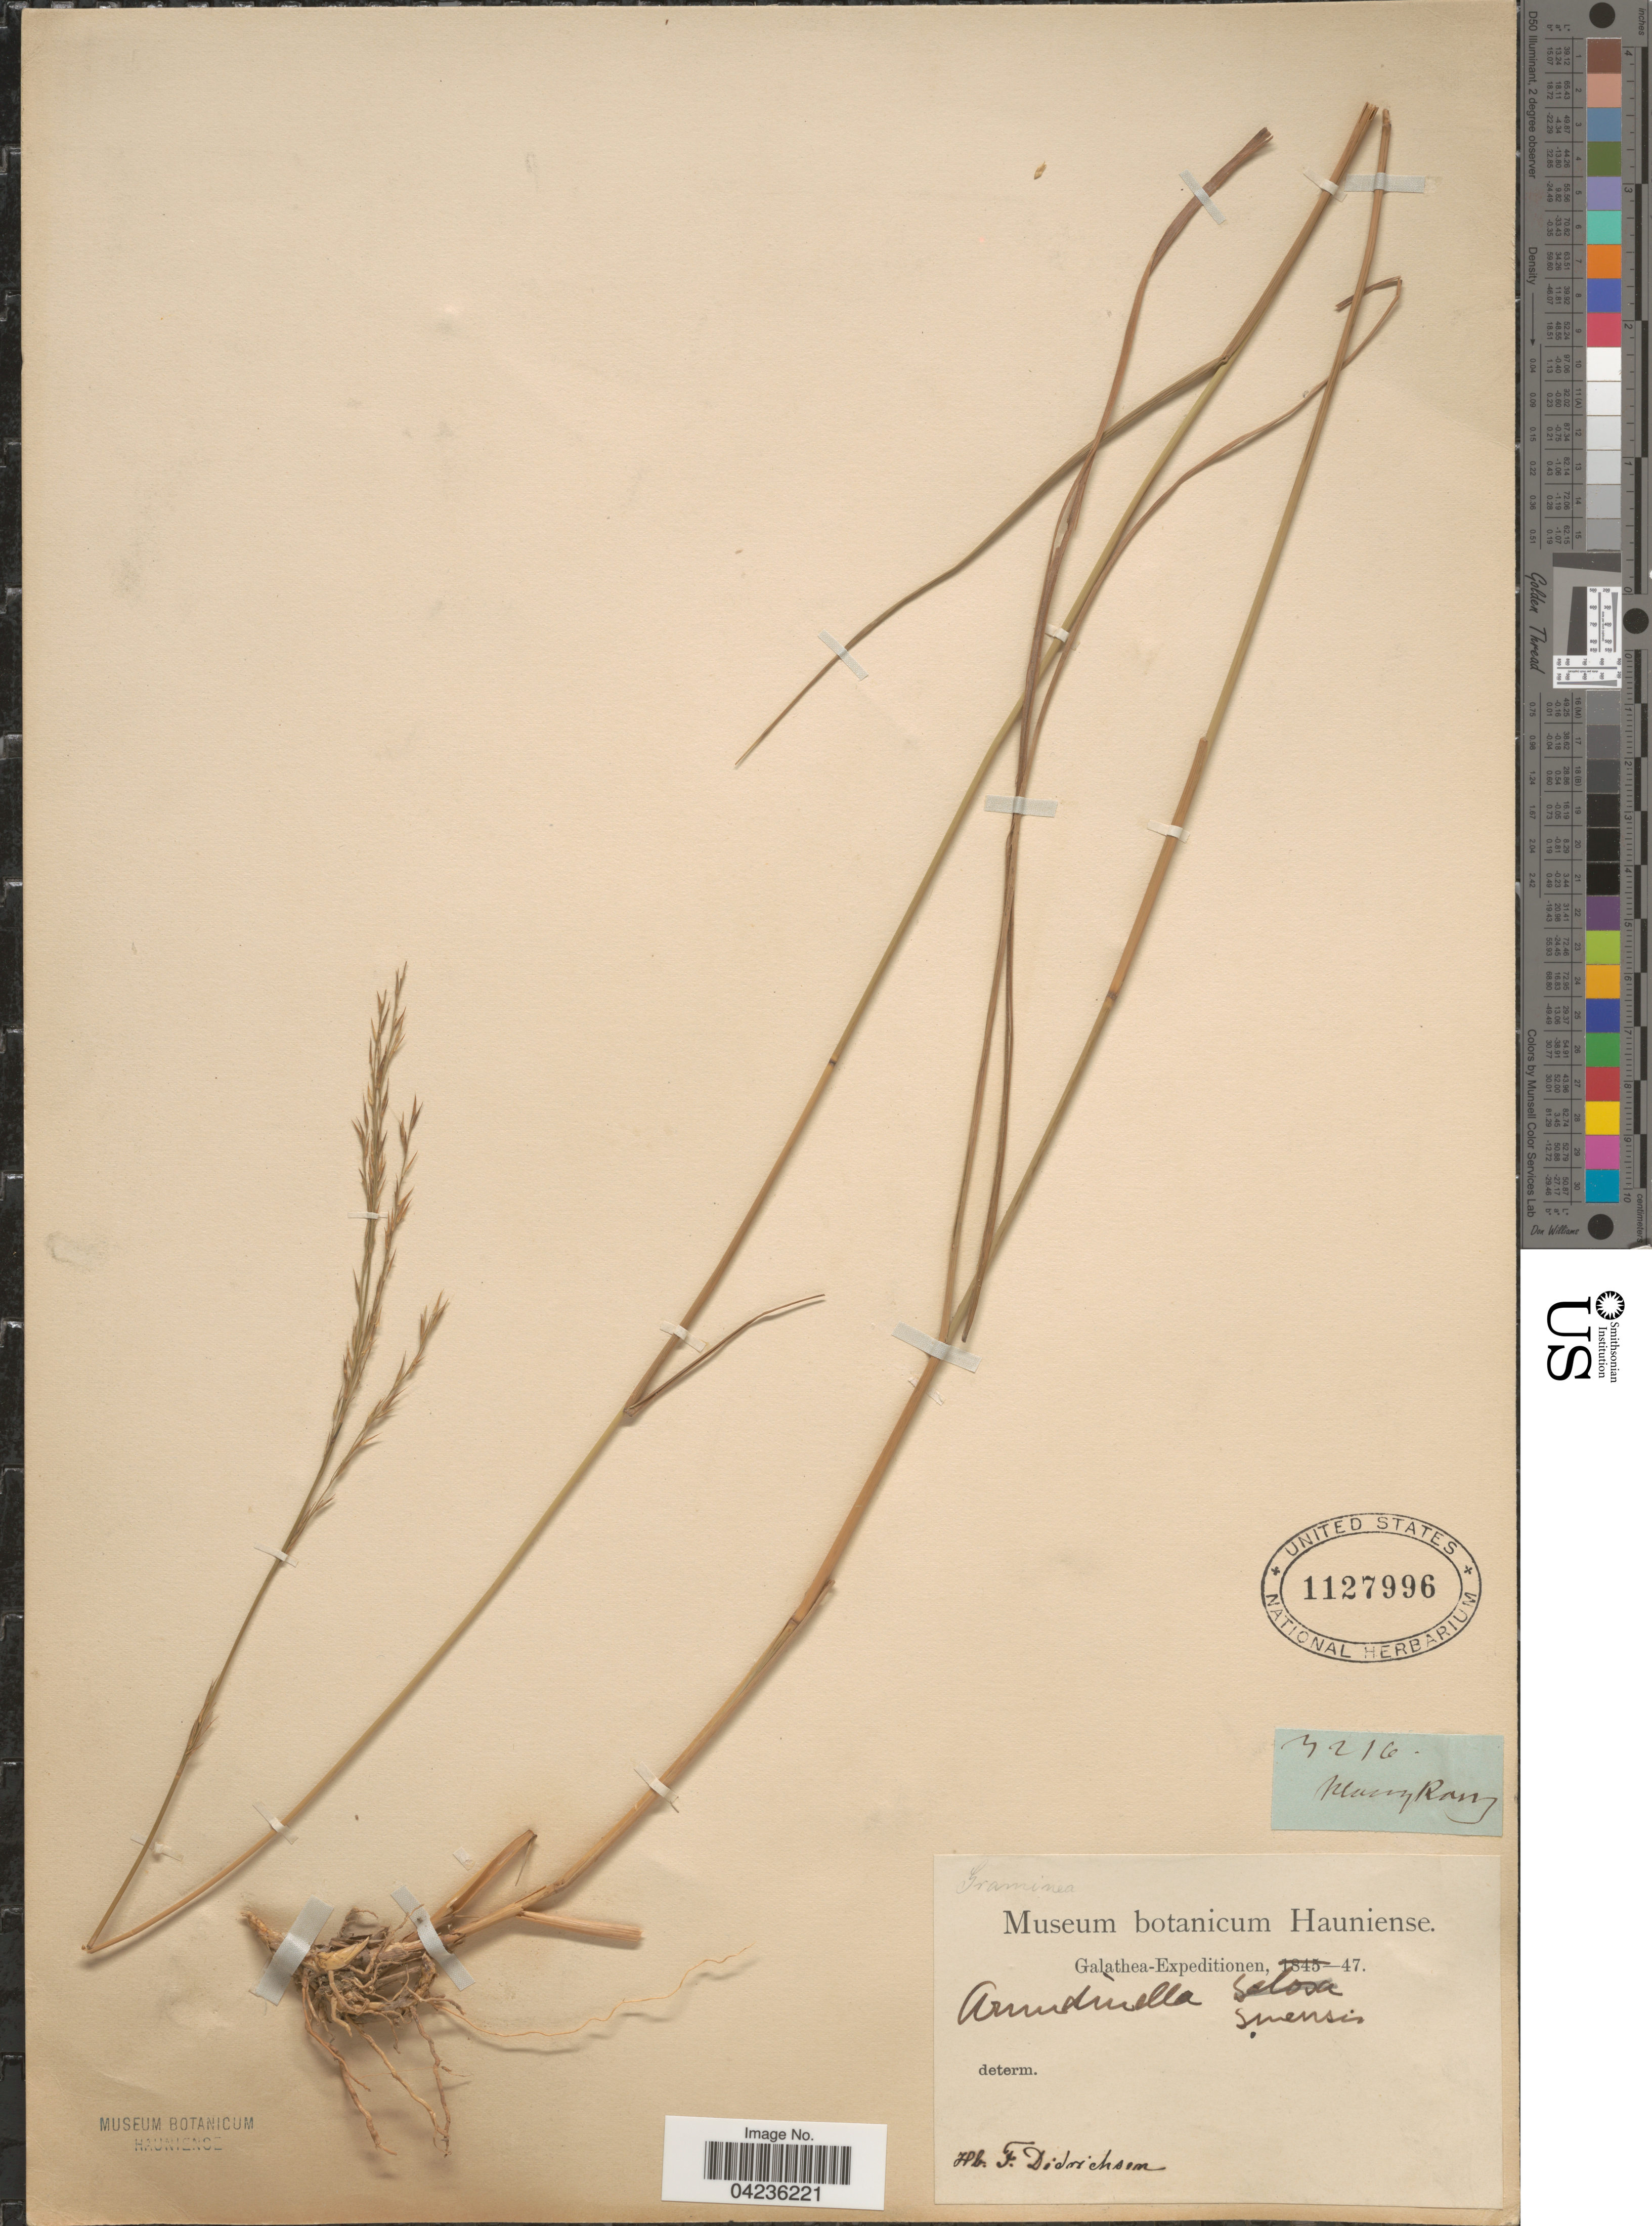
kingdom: Plantae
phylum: Tracheophyta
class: Liliopsida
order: Poales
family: Poaceae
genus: Arundinella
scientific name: Arundinella setosa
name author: Trin.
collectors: ex herb. F. Didrichsen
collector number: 3216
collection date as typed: Transcribed d/m/y: //47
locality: Galathea-Expeditionen, 47.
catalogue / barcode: US 1127996